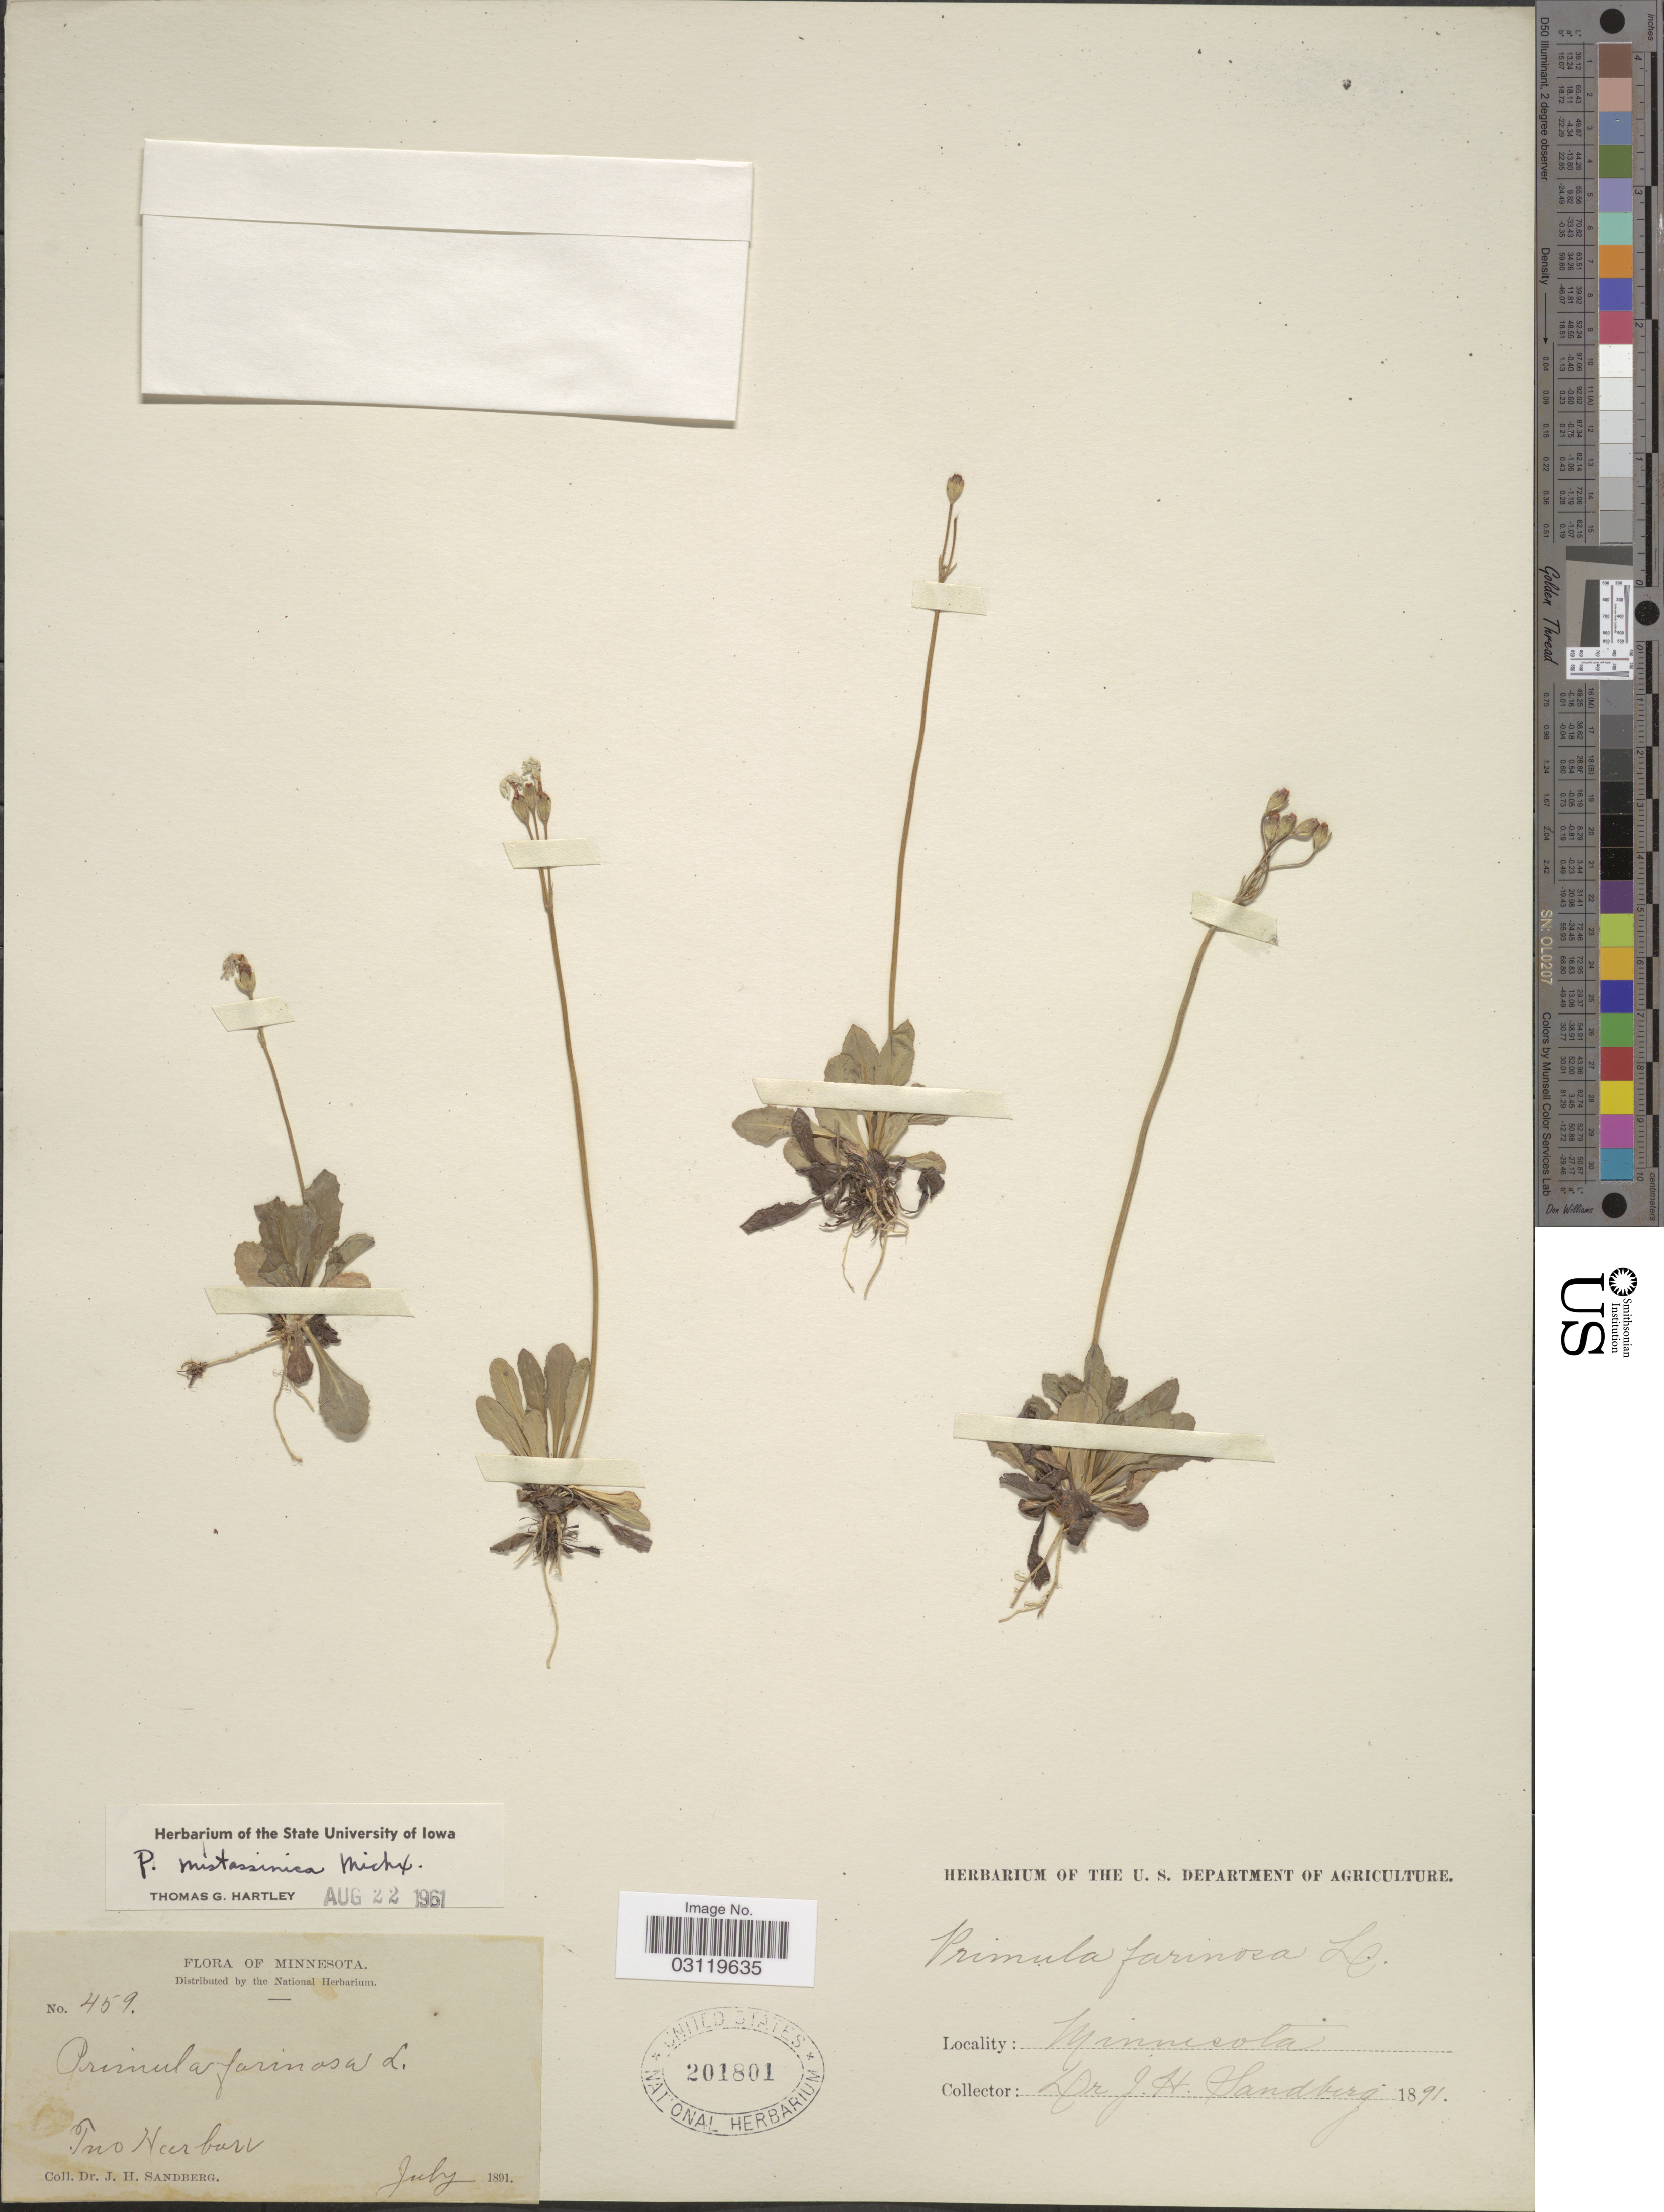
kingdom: Plantae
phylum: Tracheophyta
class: Magnoliopsida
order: Ericales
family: Primulaceae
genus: Primula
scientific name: Primula mistassinica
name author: Michx.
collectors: J. H. Sandberg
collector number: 459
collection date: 1891-07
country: United States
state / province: Minnesota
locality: Two Harbors.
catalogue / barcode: US 201801